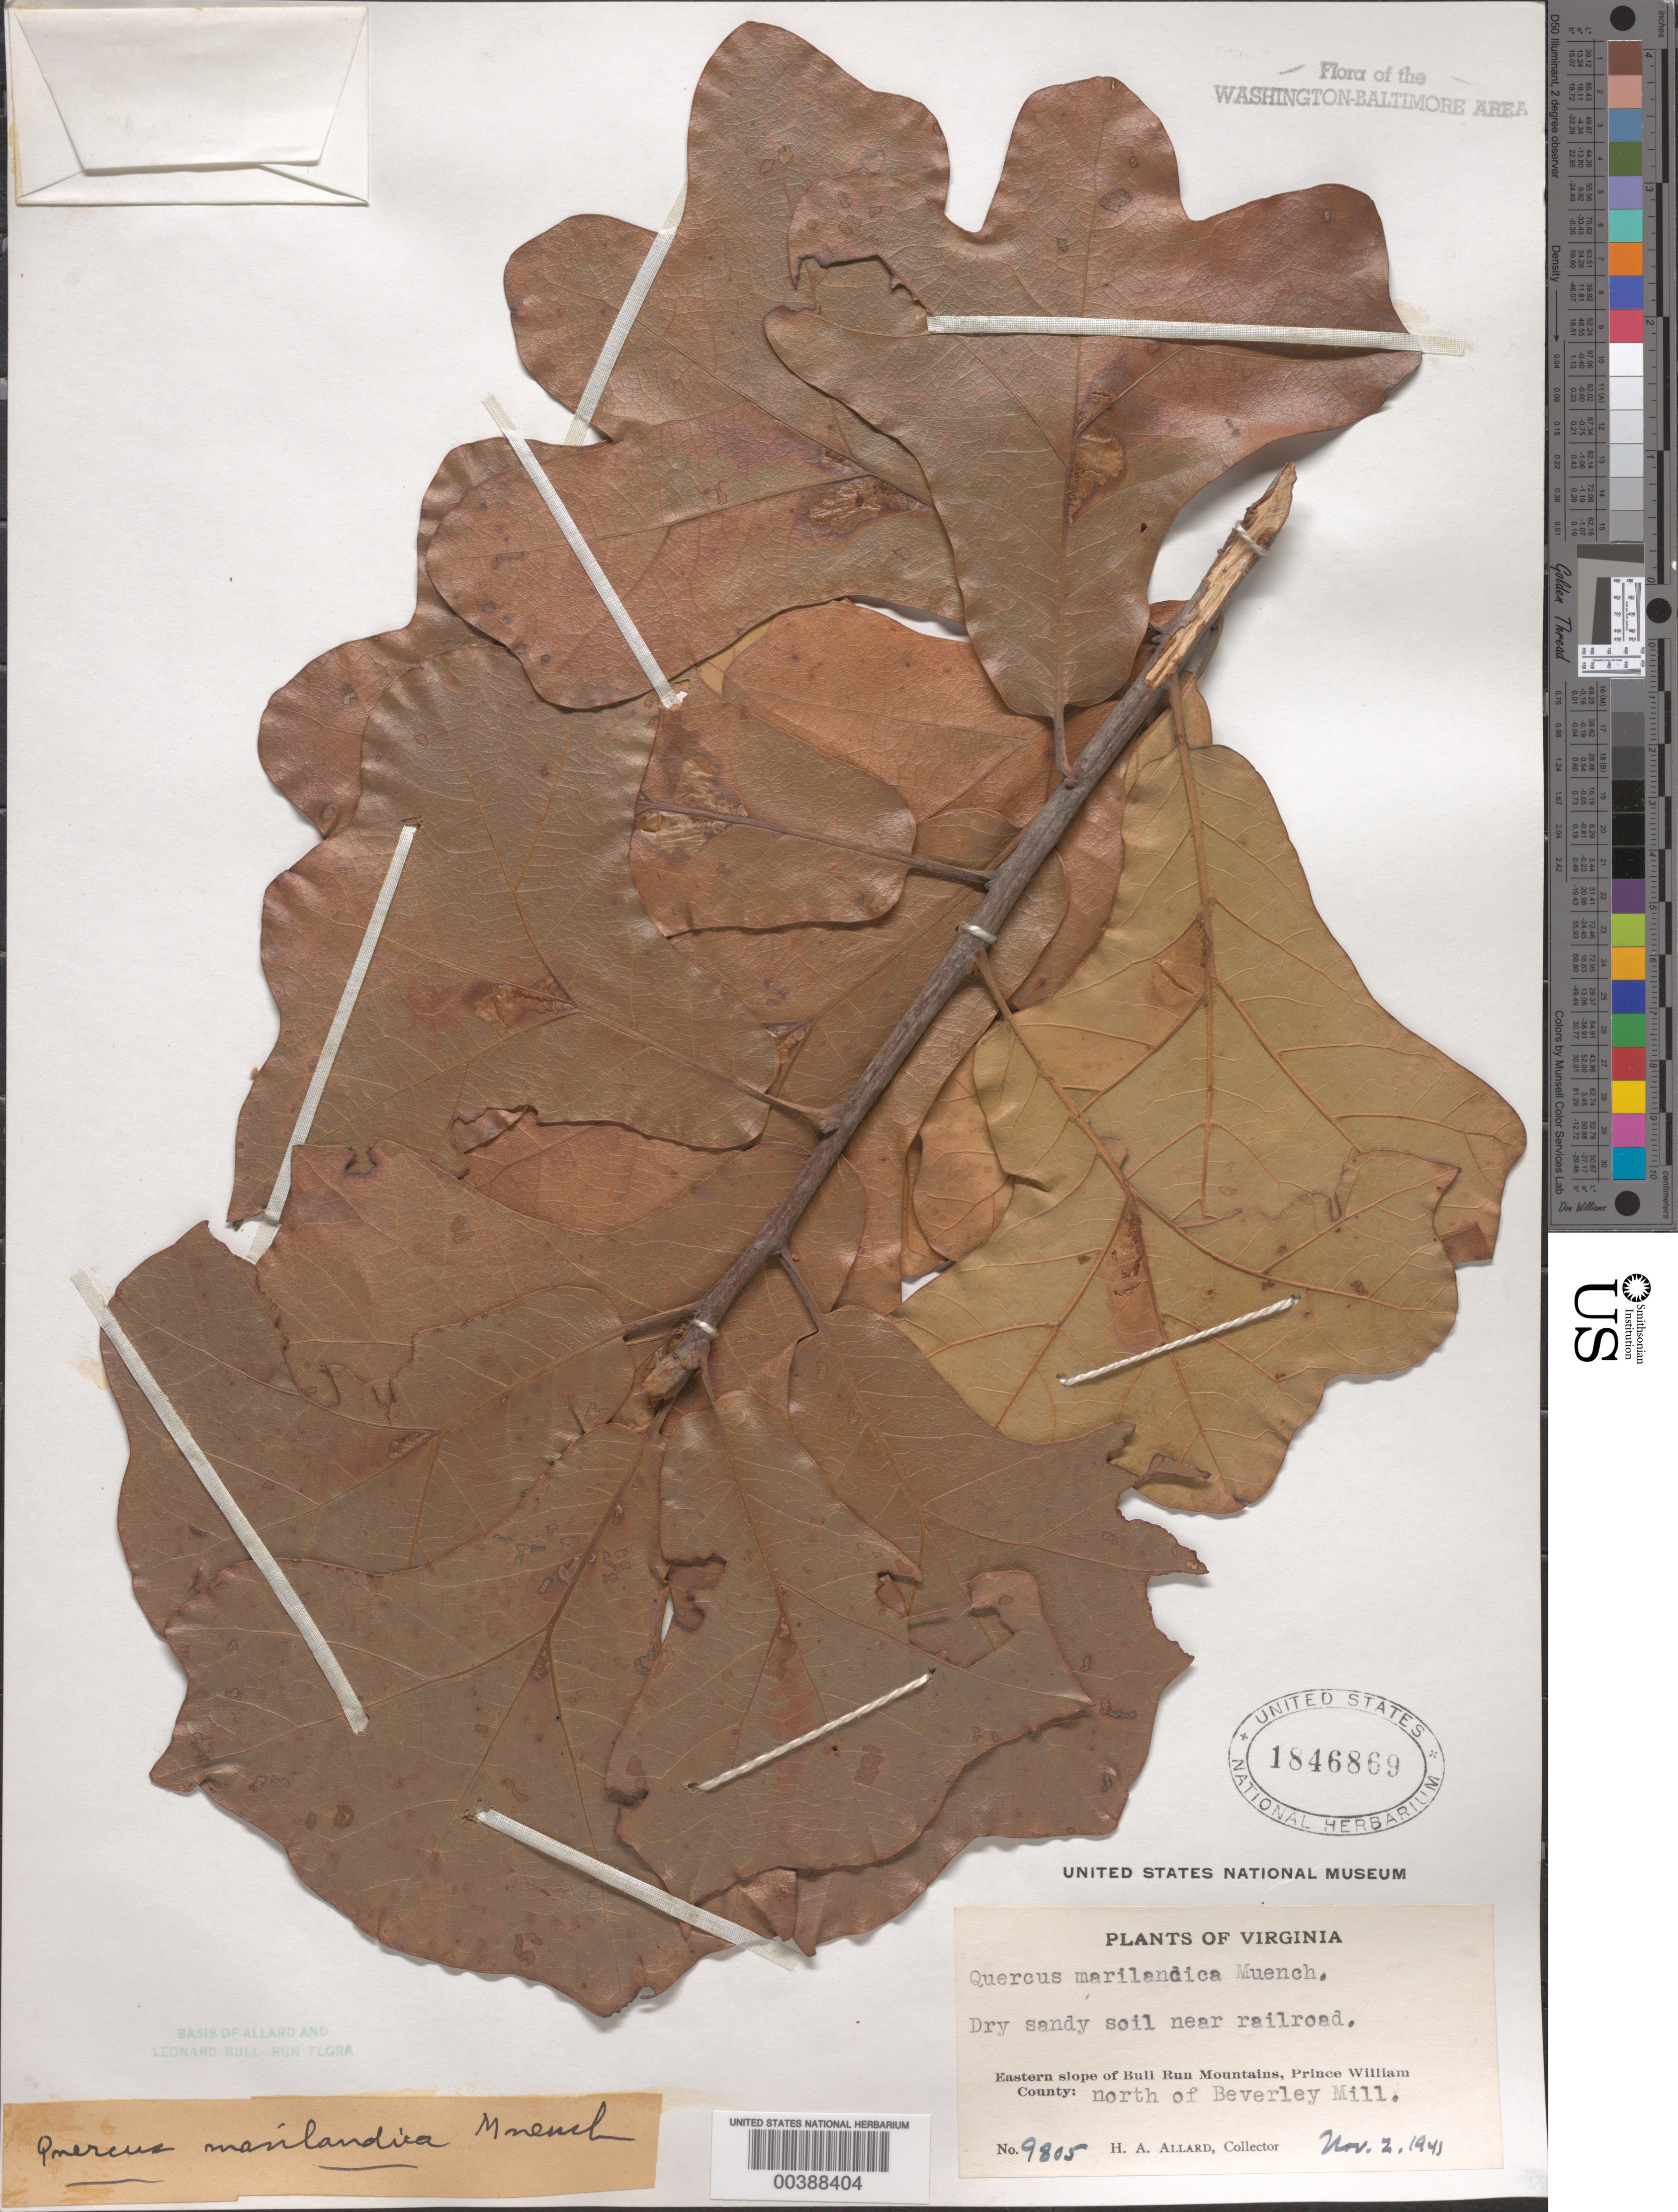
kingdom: Plantae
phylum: Tracheophyta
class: Magnoliopsida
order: Fagales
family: Fagaceae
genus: Quercus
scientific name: Quercus marilandica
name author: (L.) Münchh.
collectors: H. A. Allard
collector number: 9805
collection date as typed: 02 Nov 1941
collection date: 1941-11-02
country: United States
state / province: Virginia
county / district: Prince William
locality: North of Beverley Mill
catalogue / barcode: US 1846869